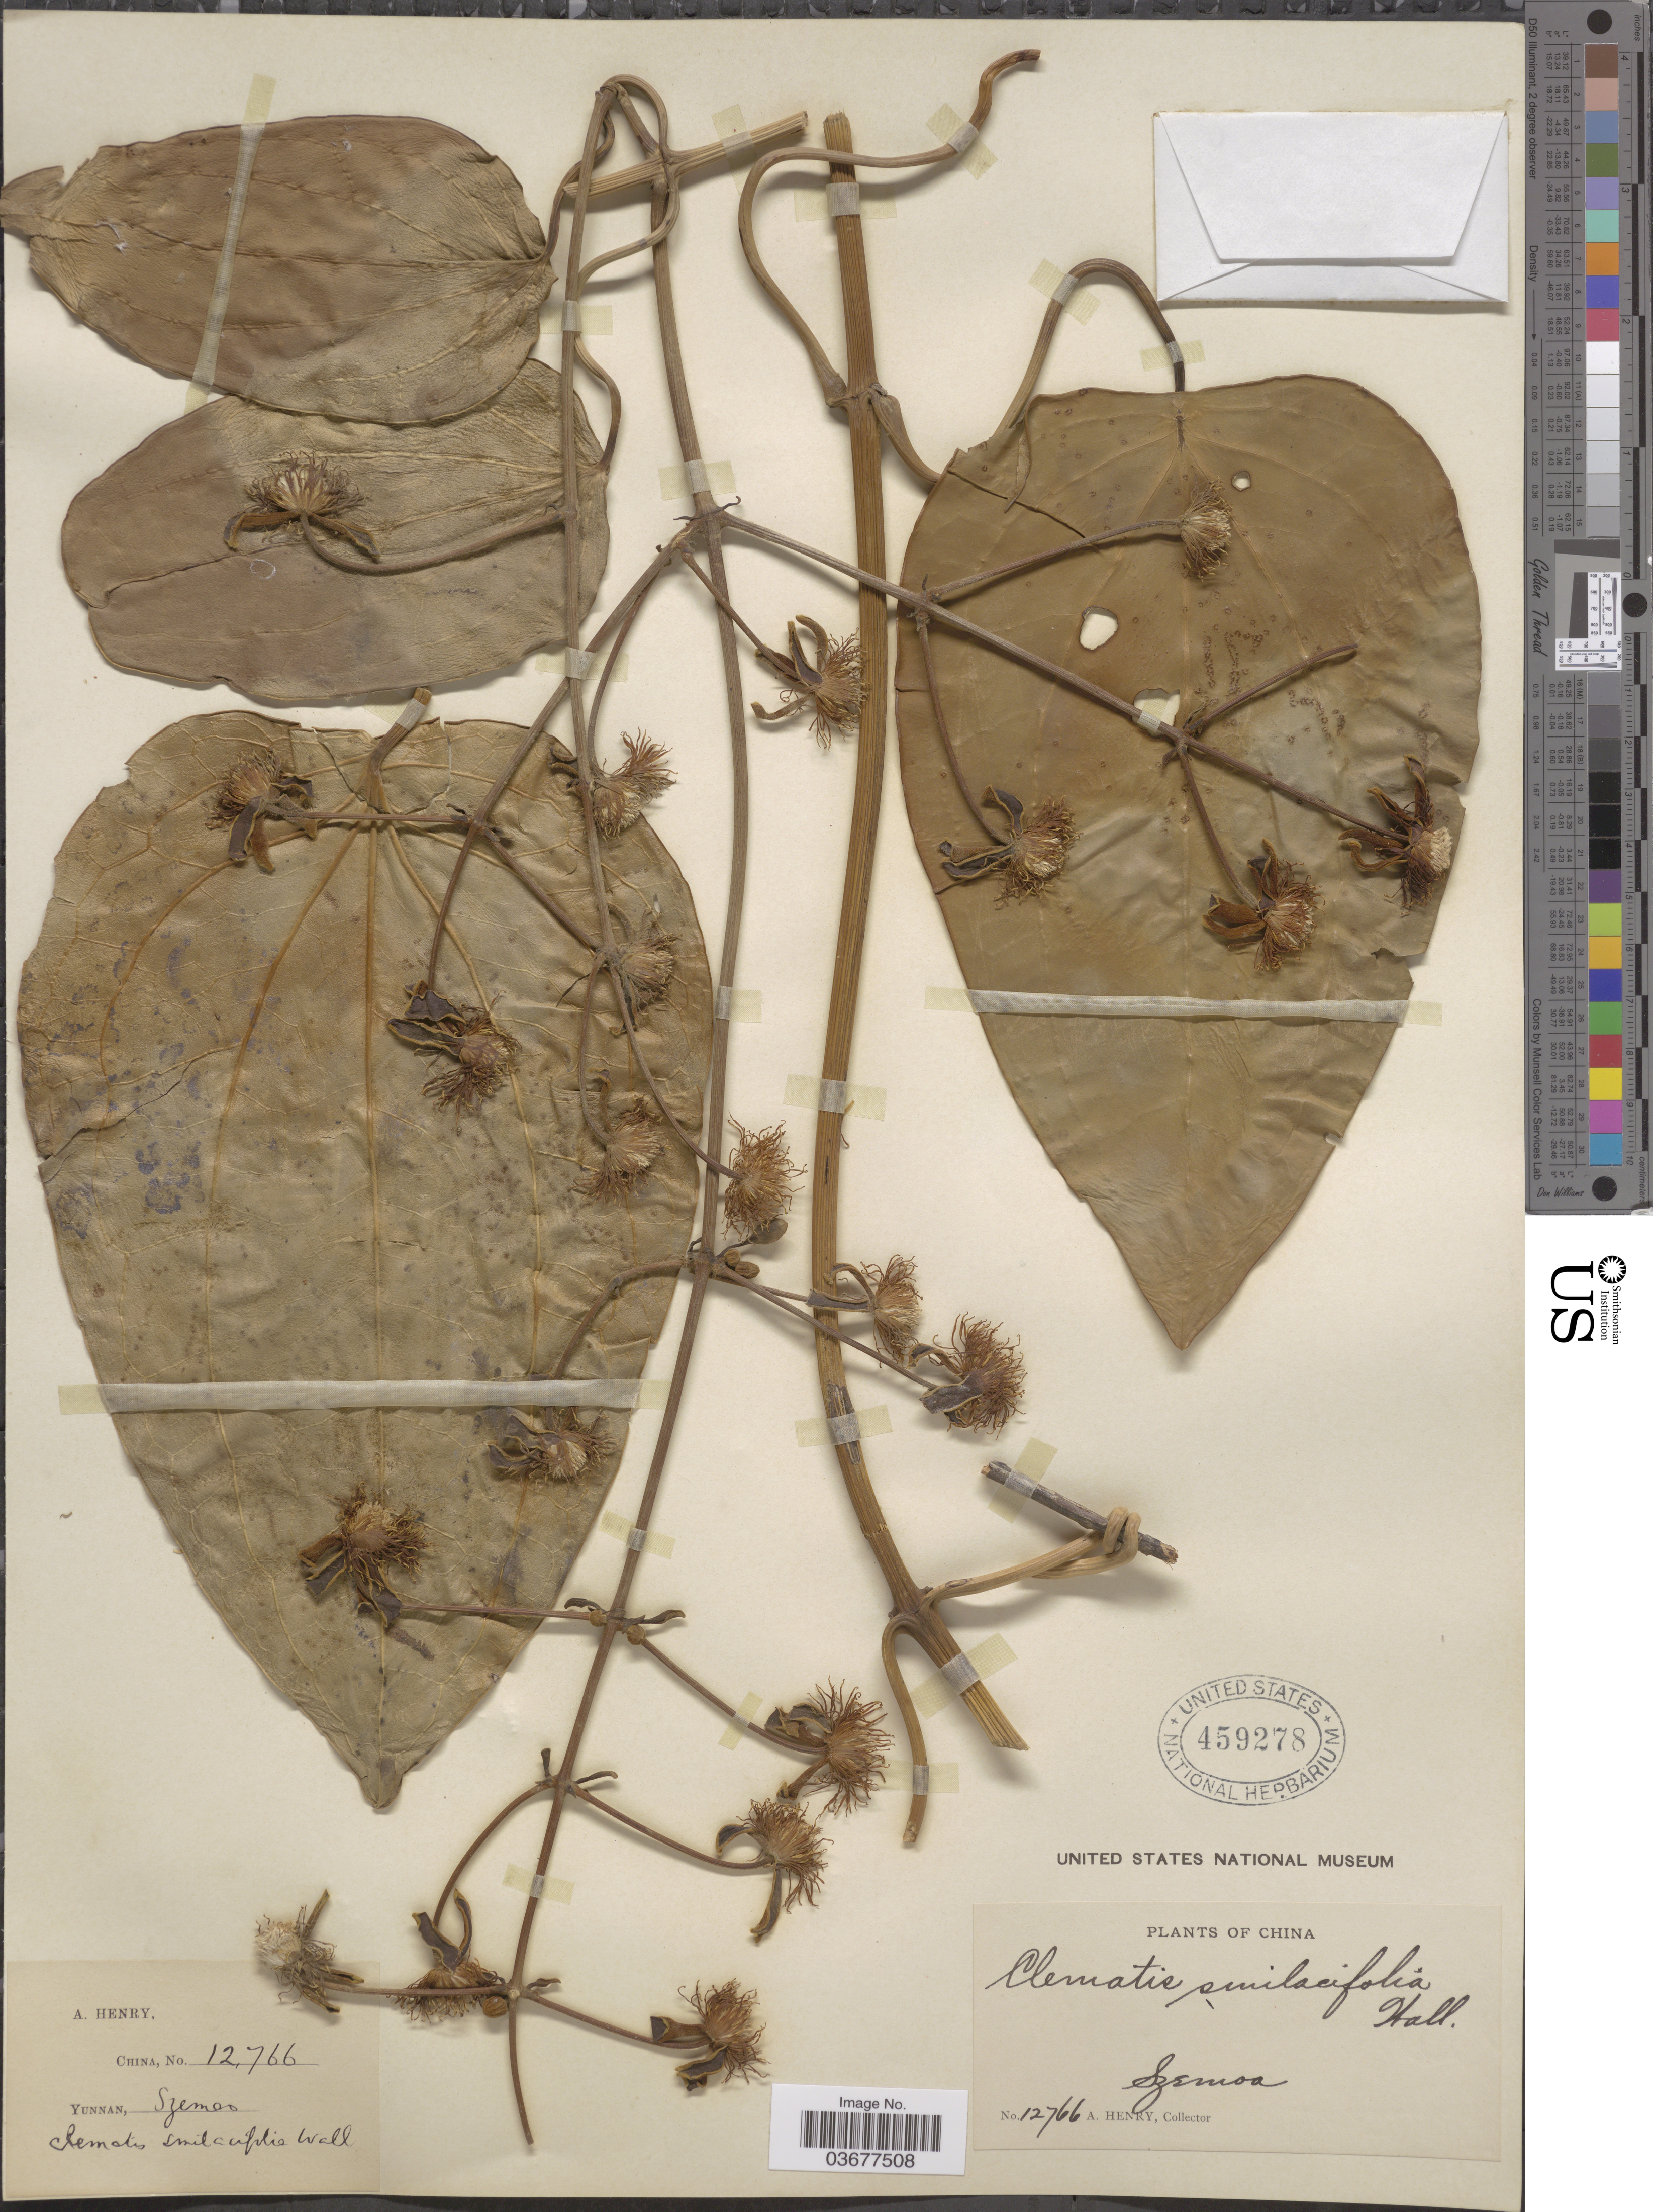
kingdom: Plantae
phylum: Tracheophyta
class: Magnoliopsida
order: Ranunculales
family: Ranunculaceae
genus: Clematis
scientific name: Clematis smilacifolia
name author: Wall.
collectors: A. Henry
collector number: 12766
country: China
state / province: Yunnan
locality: Szemao.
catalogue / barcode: US 459278